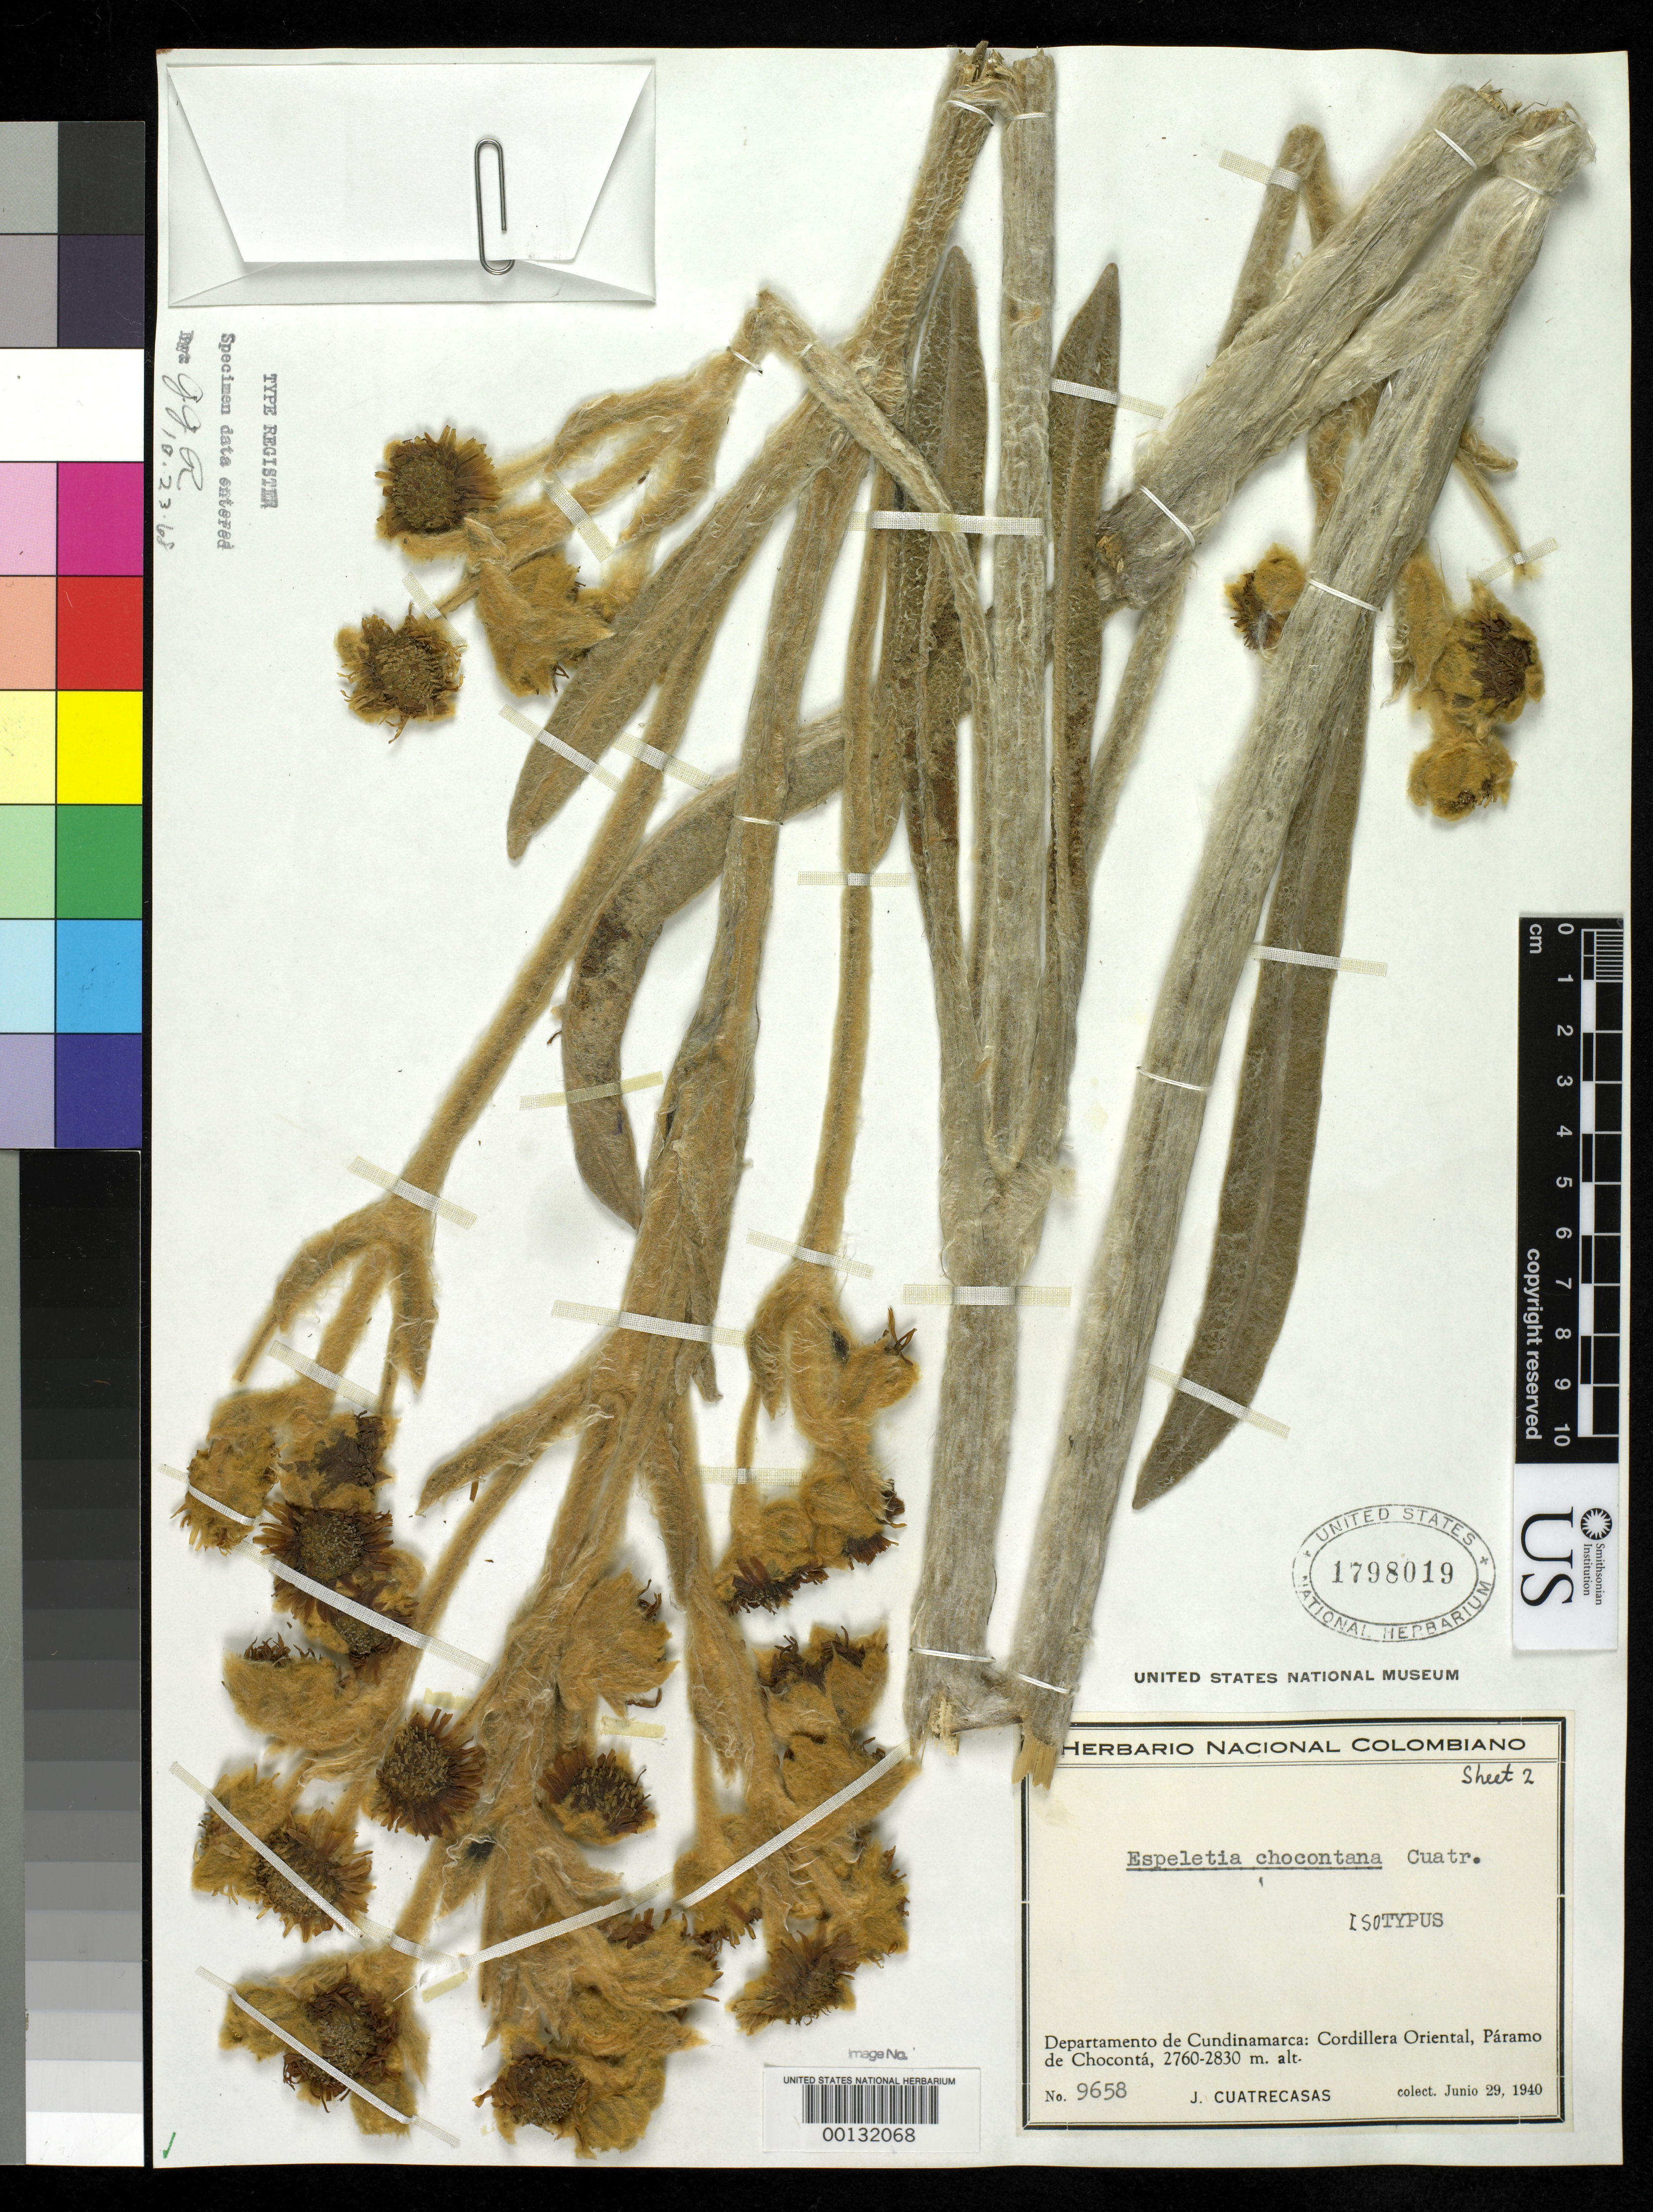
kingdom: Plantae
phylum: Tracheophyta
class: Magnoliopsida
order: Asterales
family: Asteraceae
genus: Espeletia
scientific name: Espeletia chocontana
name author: Cuatrec.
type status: Isotype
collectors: J. Cuatrecasas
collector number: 9658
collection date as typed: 29 Jun 1940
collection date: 1940-06-29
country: Colombia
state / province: Cundinamarca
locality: Páramo de Choconta, Cordillera Oriental.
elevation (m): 2760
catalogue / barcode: US 1798019